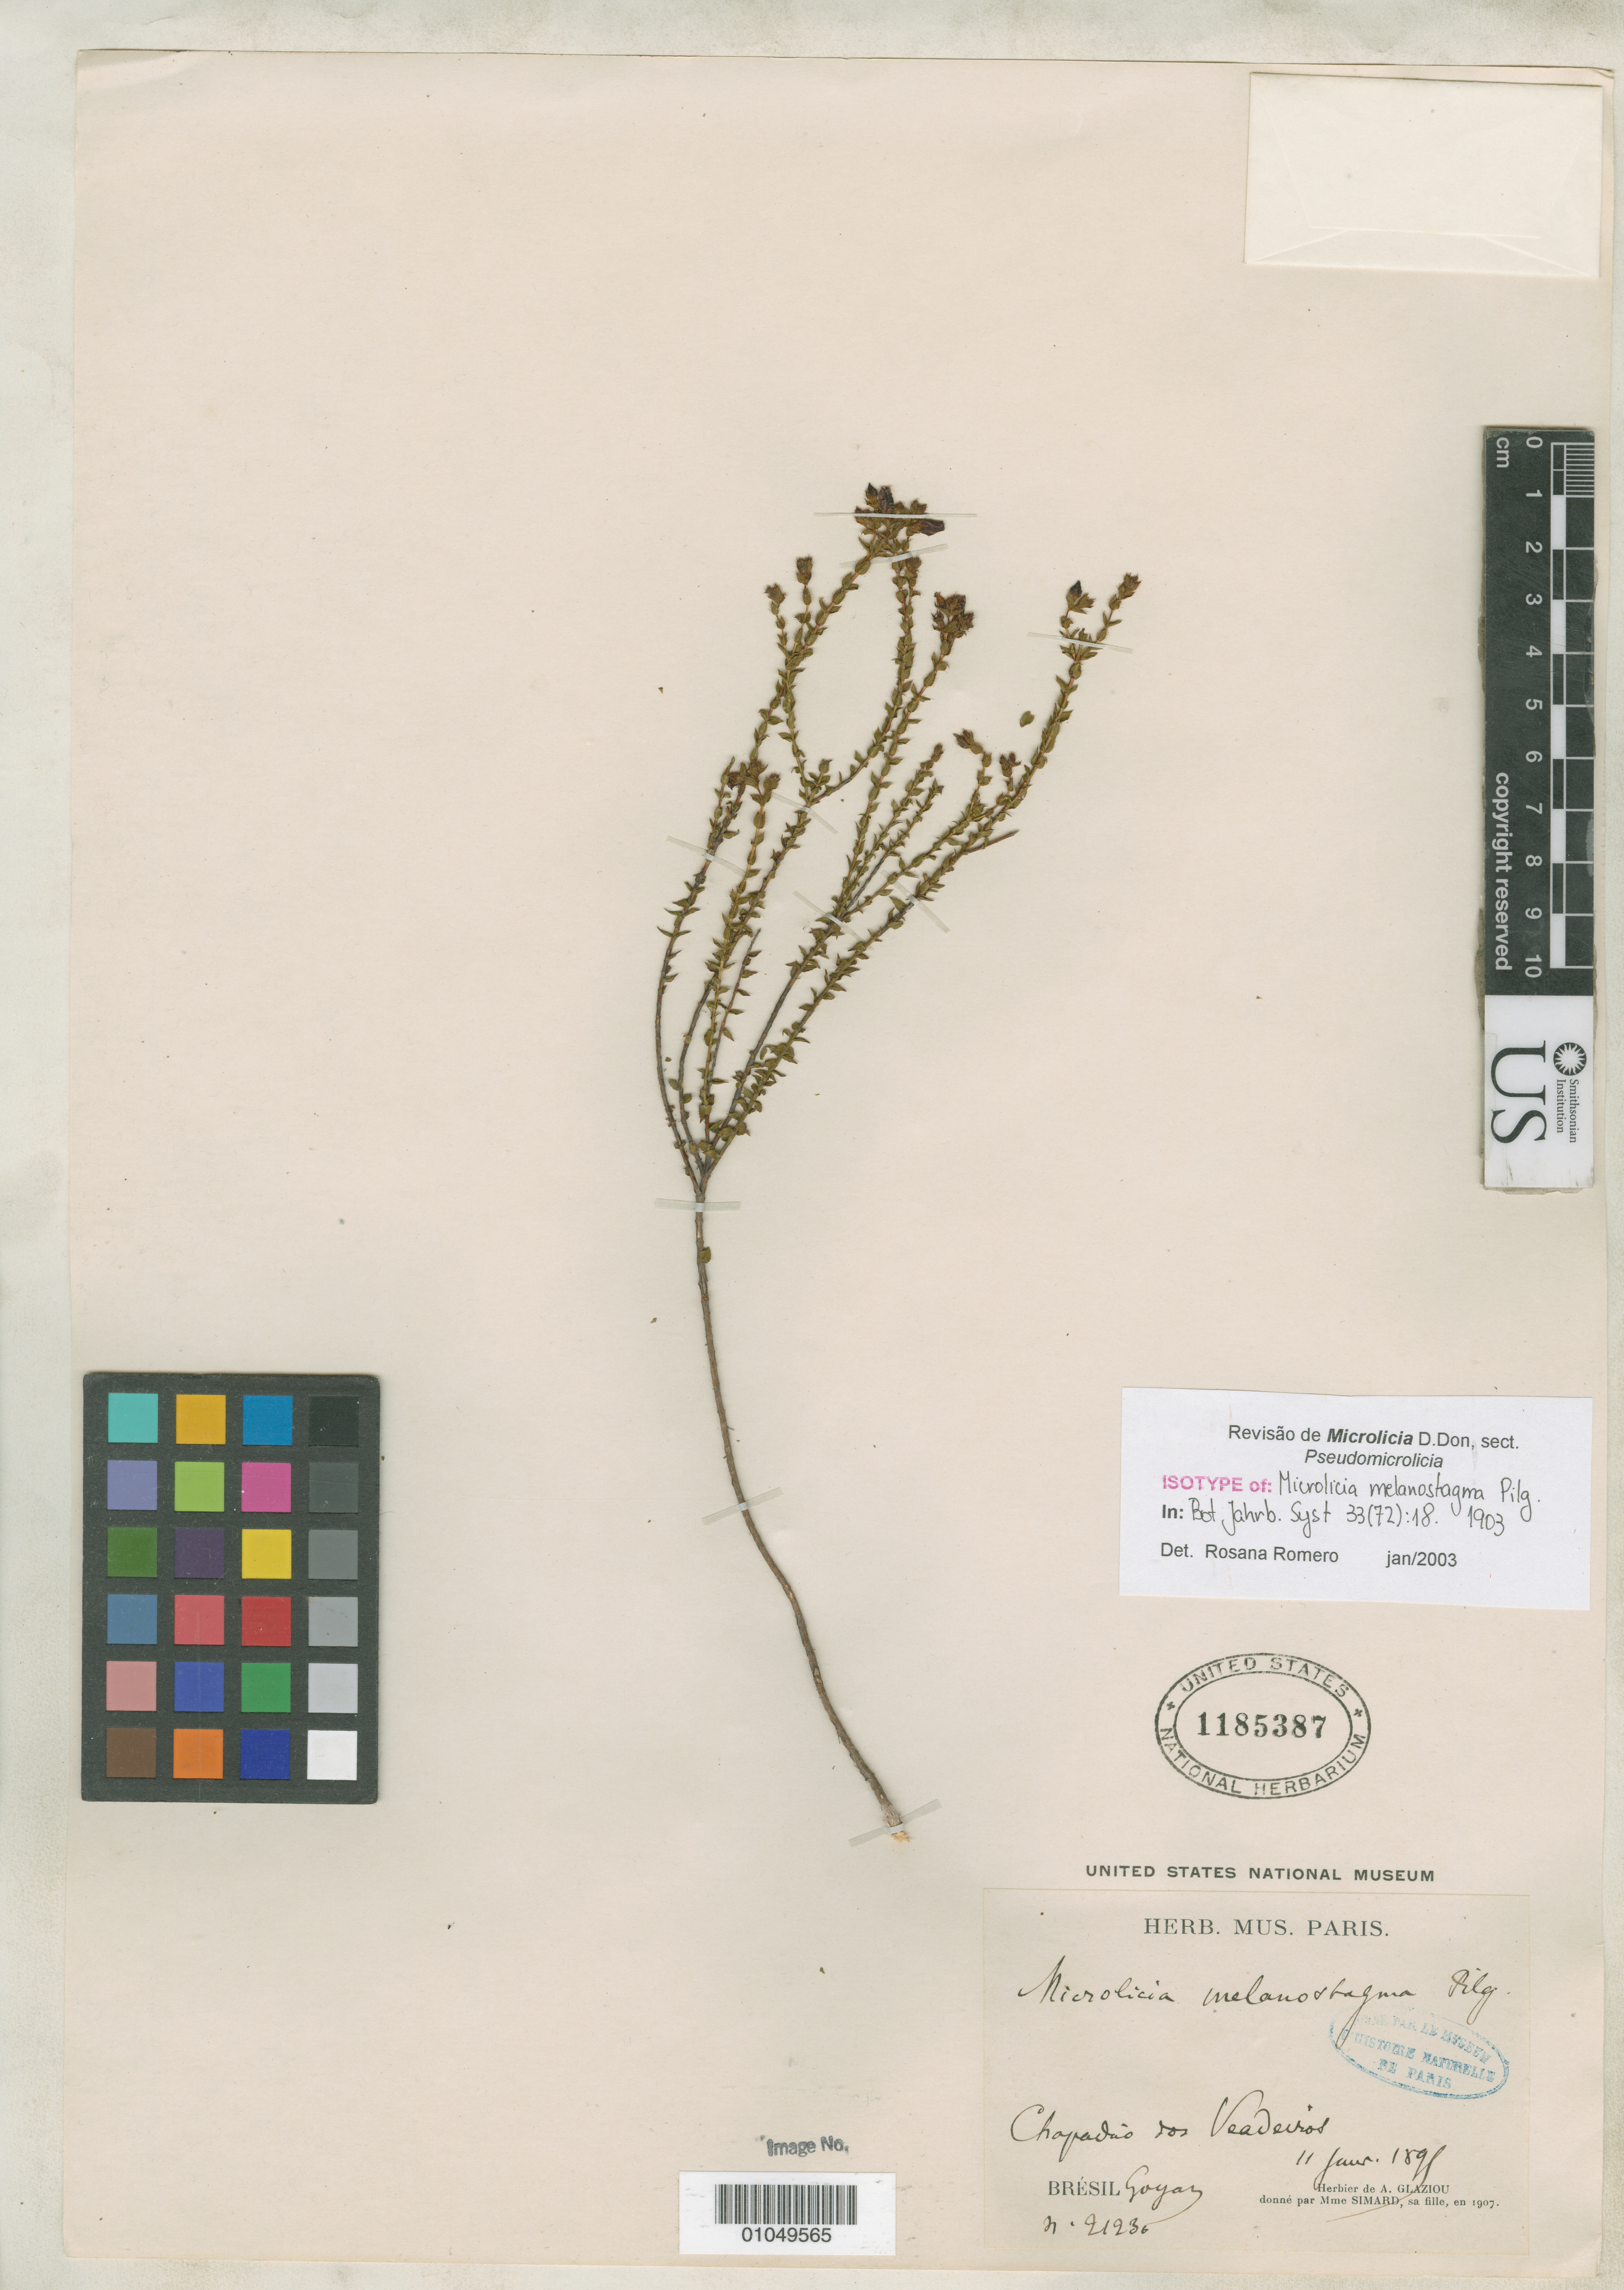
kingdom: Plantae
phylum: Tracheophyta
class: Magnoliopsida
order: Myrtales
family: Melastomataceae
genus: Microlicia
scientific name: Microlicia melanostagma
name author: Pilg.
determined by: Romero, R.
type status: Isotype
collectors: A. F. M. Glaziou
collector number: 21230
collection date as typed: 11 Jan 1895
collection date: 1895-01-11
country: Brazil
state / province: Goiás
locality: Chapadas dos Veadeiros. [Protologue, "Goyaz, Cachoeira da Vargem grande"]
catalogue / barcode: US 1185387